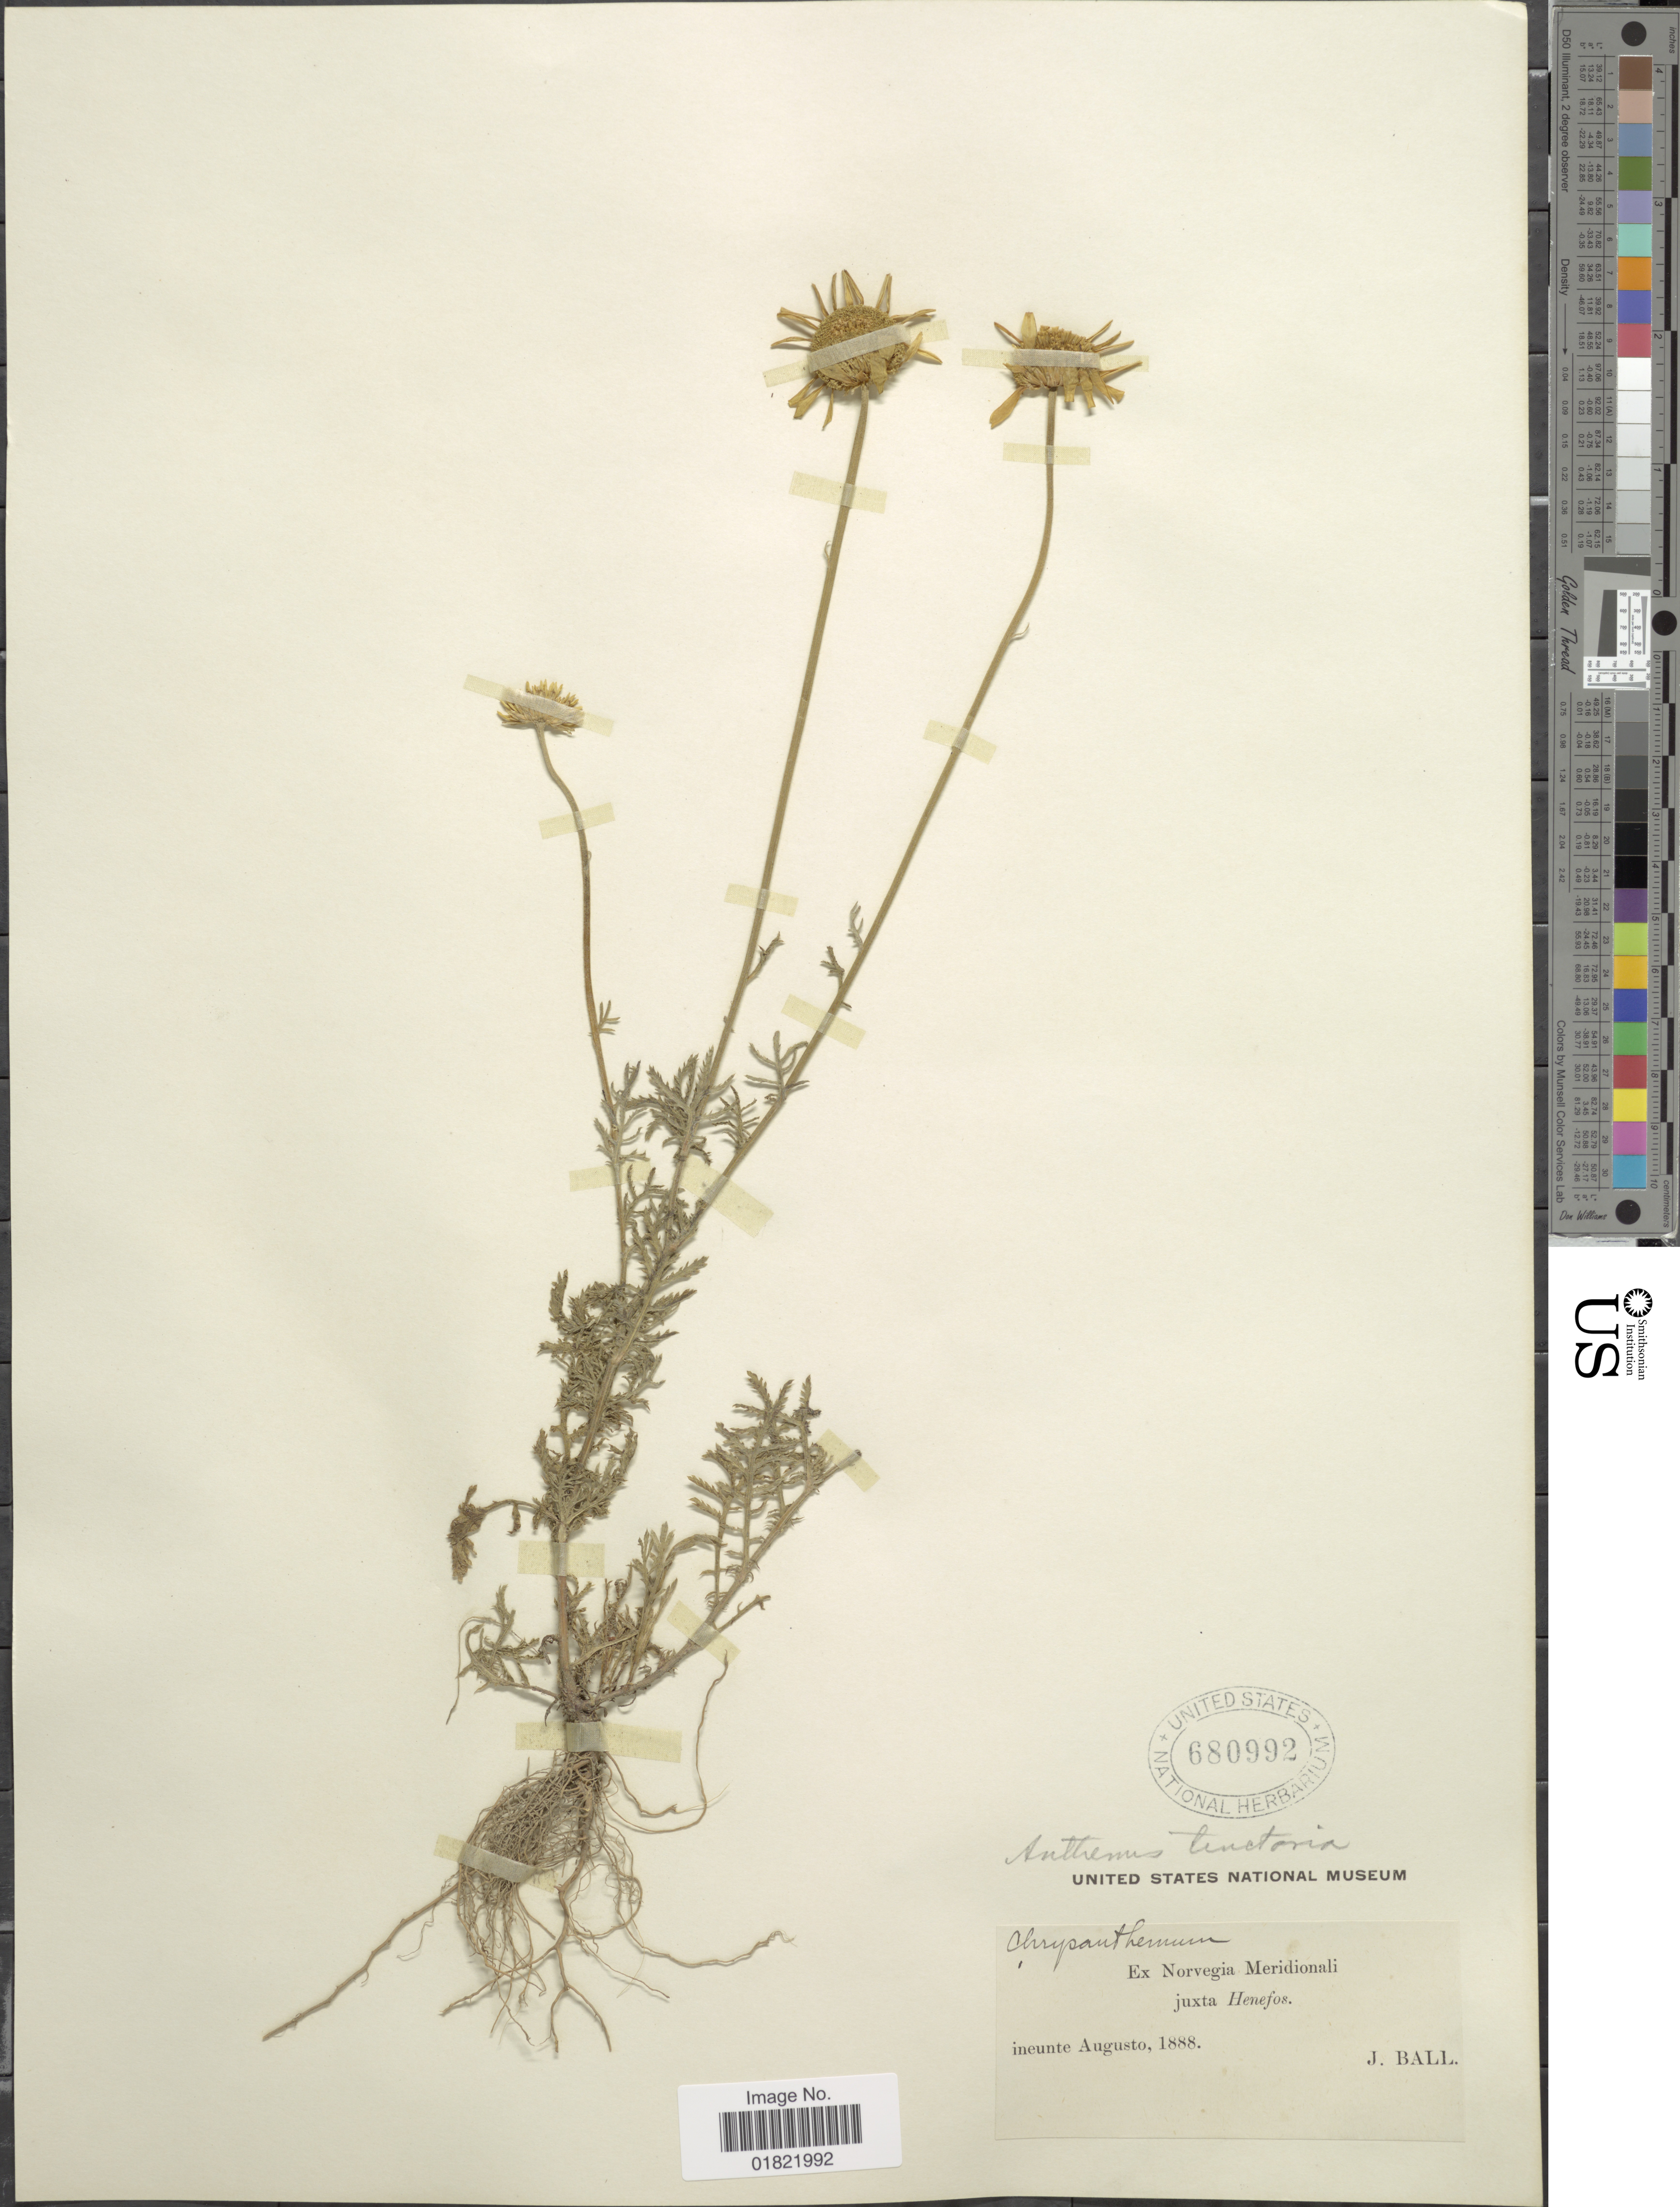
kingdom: Plantae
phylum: Tracheophyta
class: Magnoliopsida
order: Asterales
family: Asteraceae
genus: Anthemis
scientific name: Anthemis tinctoria 'Wargrave'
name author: L.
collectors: J. Ball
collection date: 1888-08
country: Norway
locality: Norvegia Meridionali juxta Henefos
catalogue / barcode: US 680992